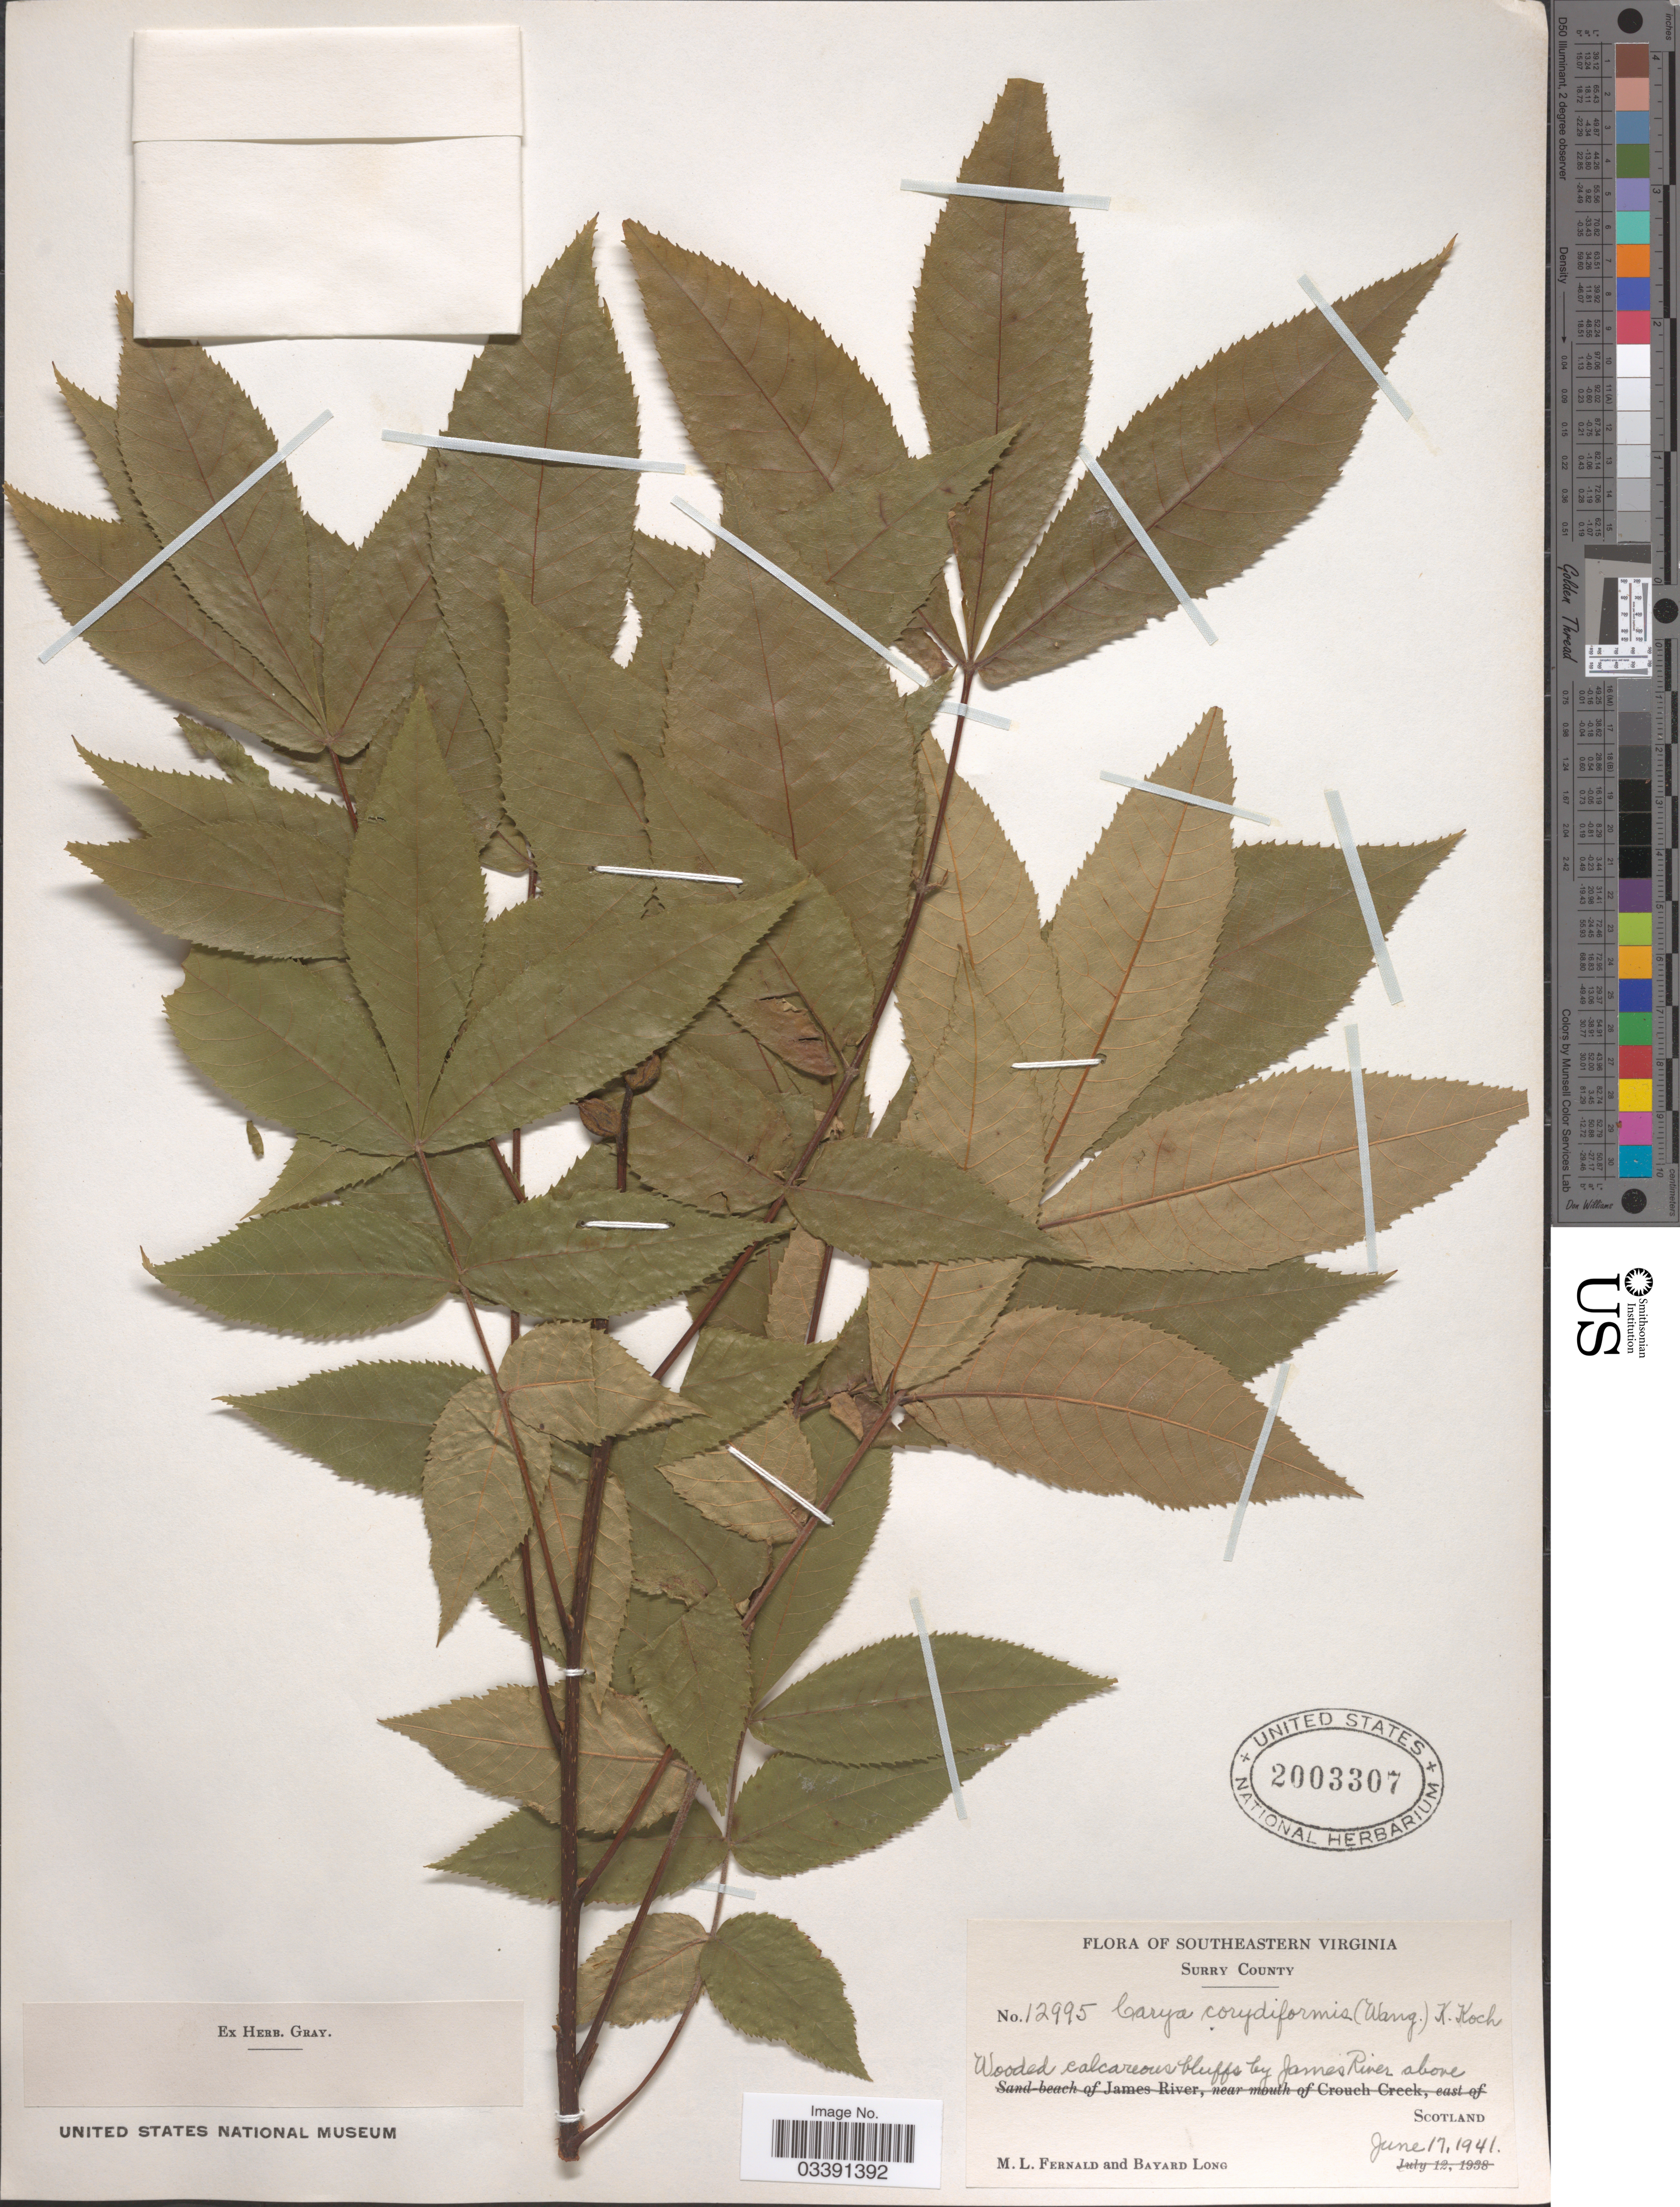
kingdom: Plantae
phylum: Tracheophyta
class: Magnoliopsida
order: Fagales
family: Juglandaceae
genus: Carya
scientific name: Carya cordiformis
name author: (Wangenh.) K. Koch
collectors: M. L. Fernald & B. Long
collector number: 12995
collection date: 1941-06-17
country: United States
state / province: Virginia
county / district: Surry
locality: Southeastern Virginia. Surry County. Wooded calcareous bluffs by James River above Scotland.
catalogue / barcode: US 2003307